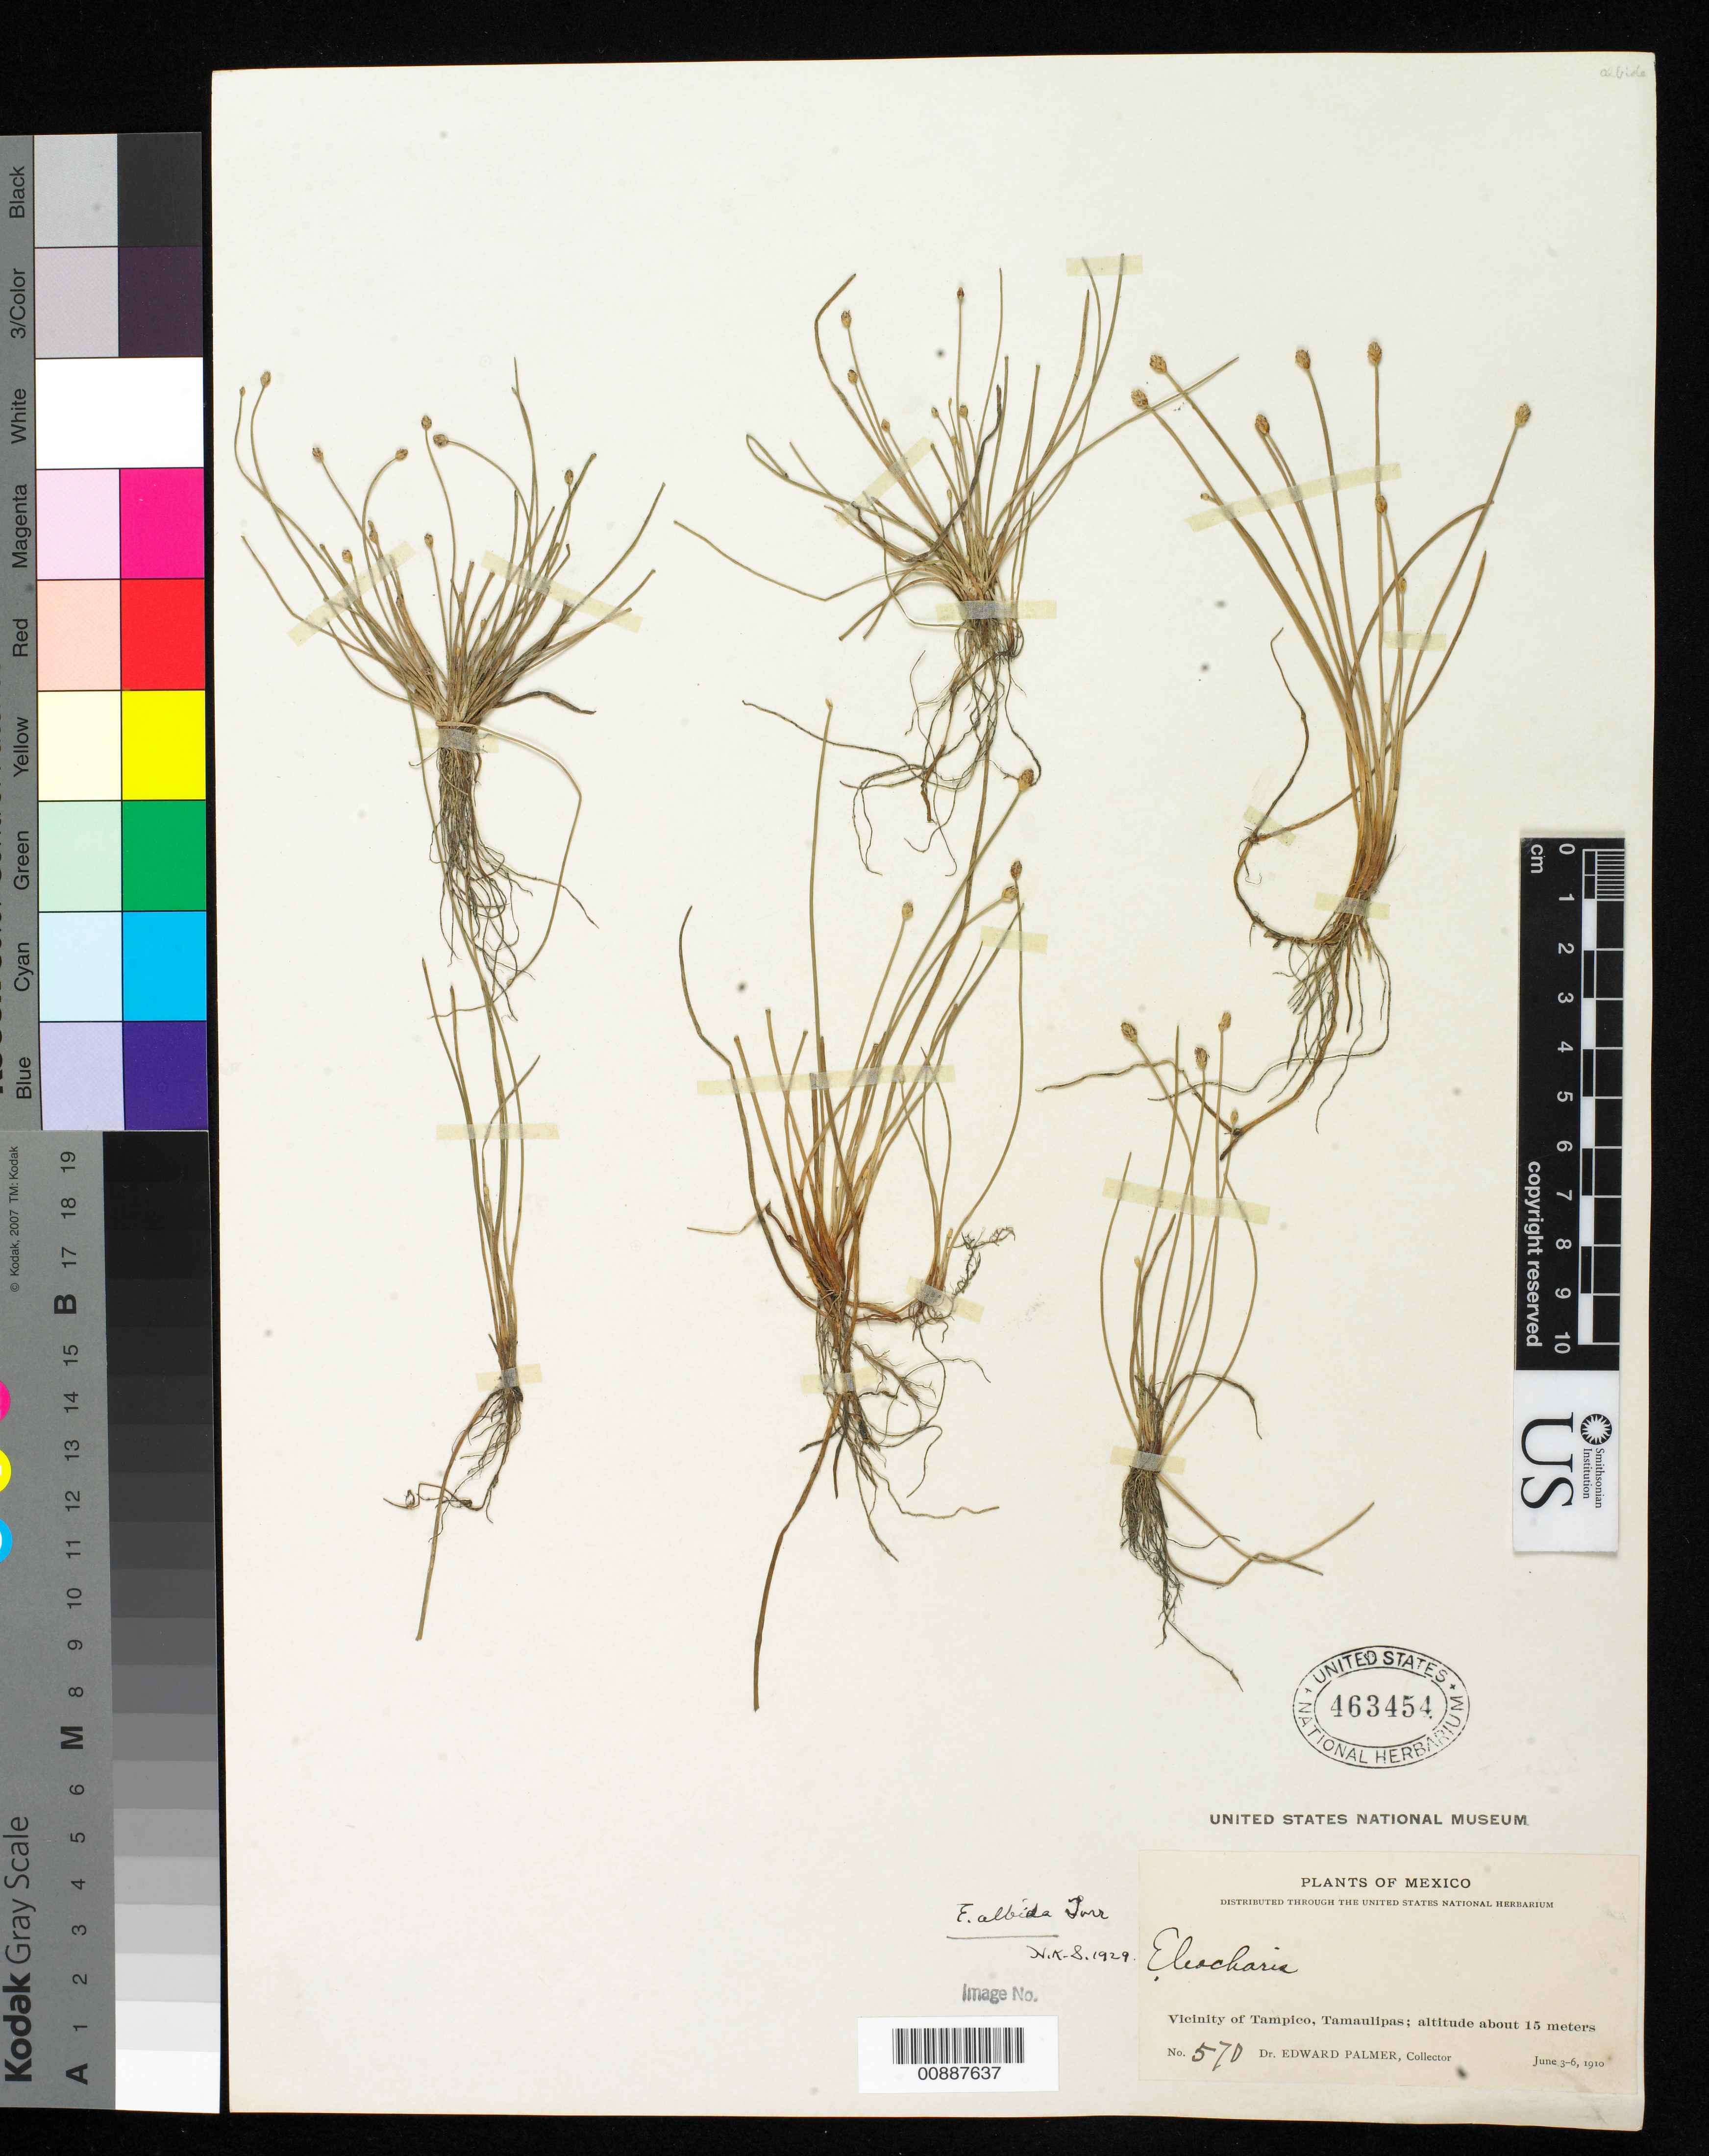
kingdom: Plantae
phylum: Tracheophyta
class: Liliopsida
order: Poales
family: Cyperaceae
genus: Eleocharis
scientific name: Eleocharis albida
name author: Torr.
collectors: E. Palmer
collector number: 570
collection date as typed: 03 Jun 1910 to 06 Jun 1910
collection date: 1910-06-03/1910-06-06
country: Mexico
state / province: Tamaulipas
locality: Vicinity of Tampico, Tamaulipas.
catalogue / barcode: US 463454